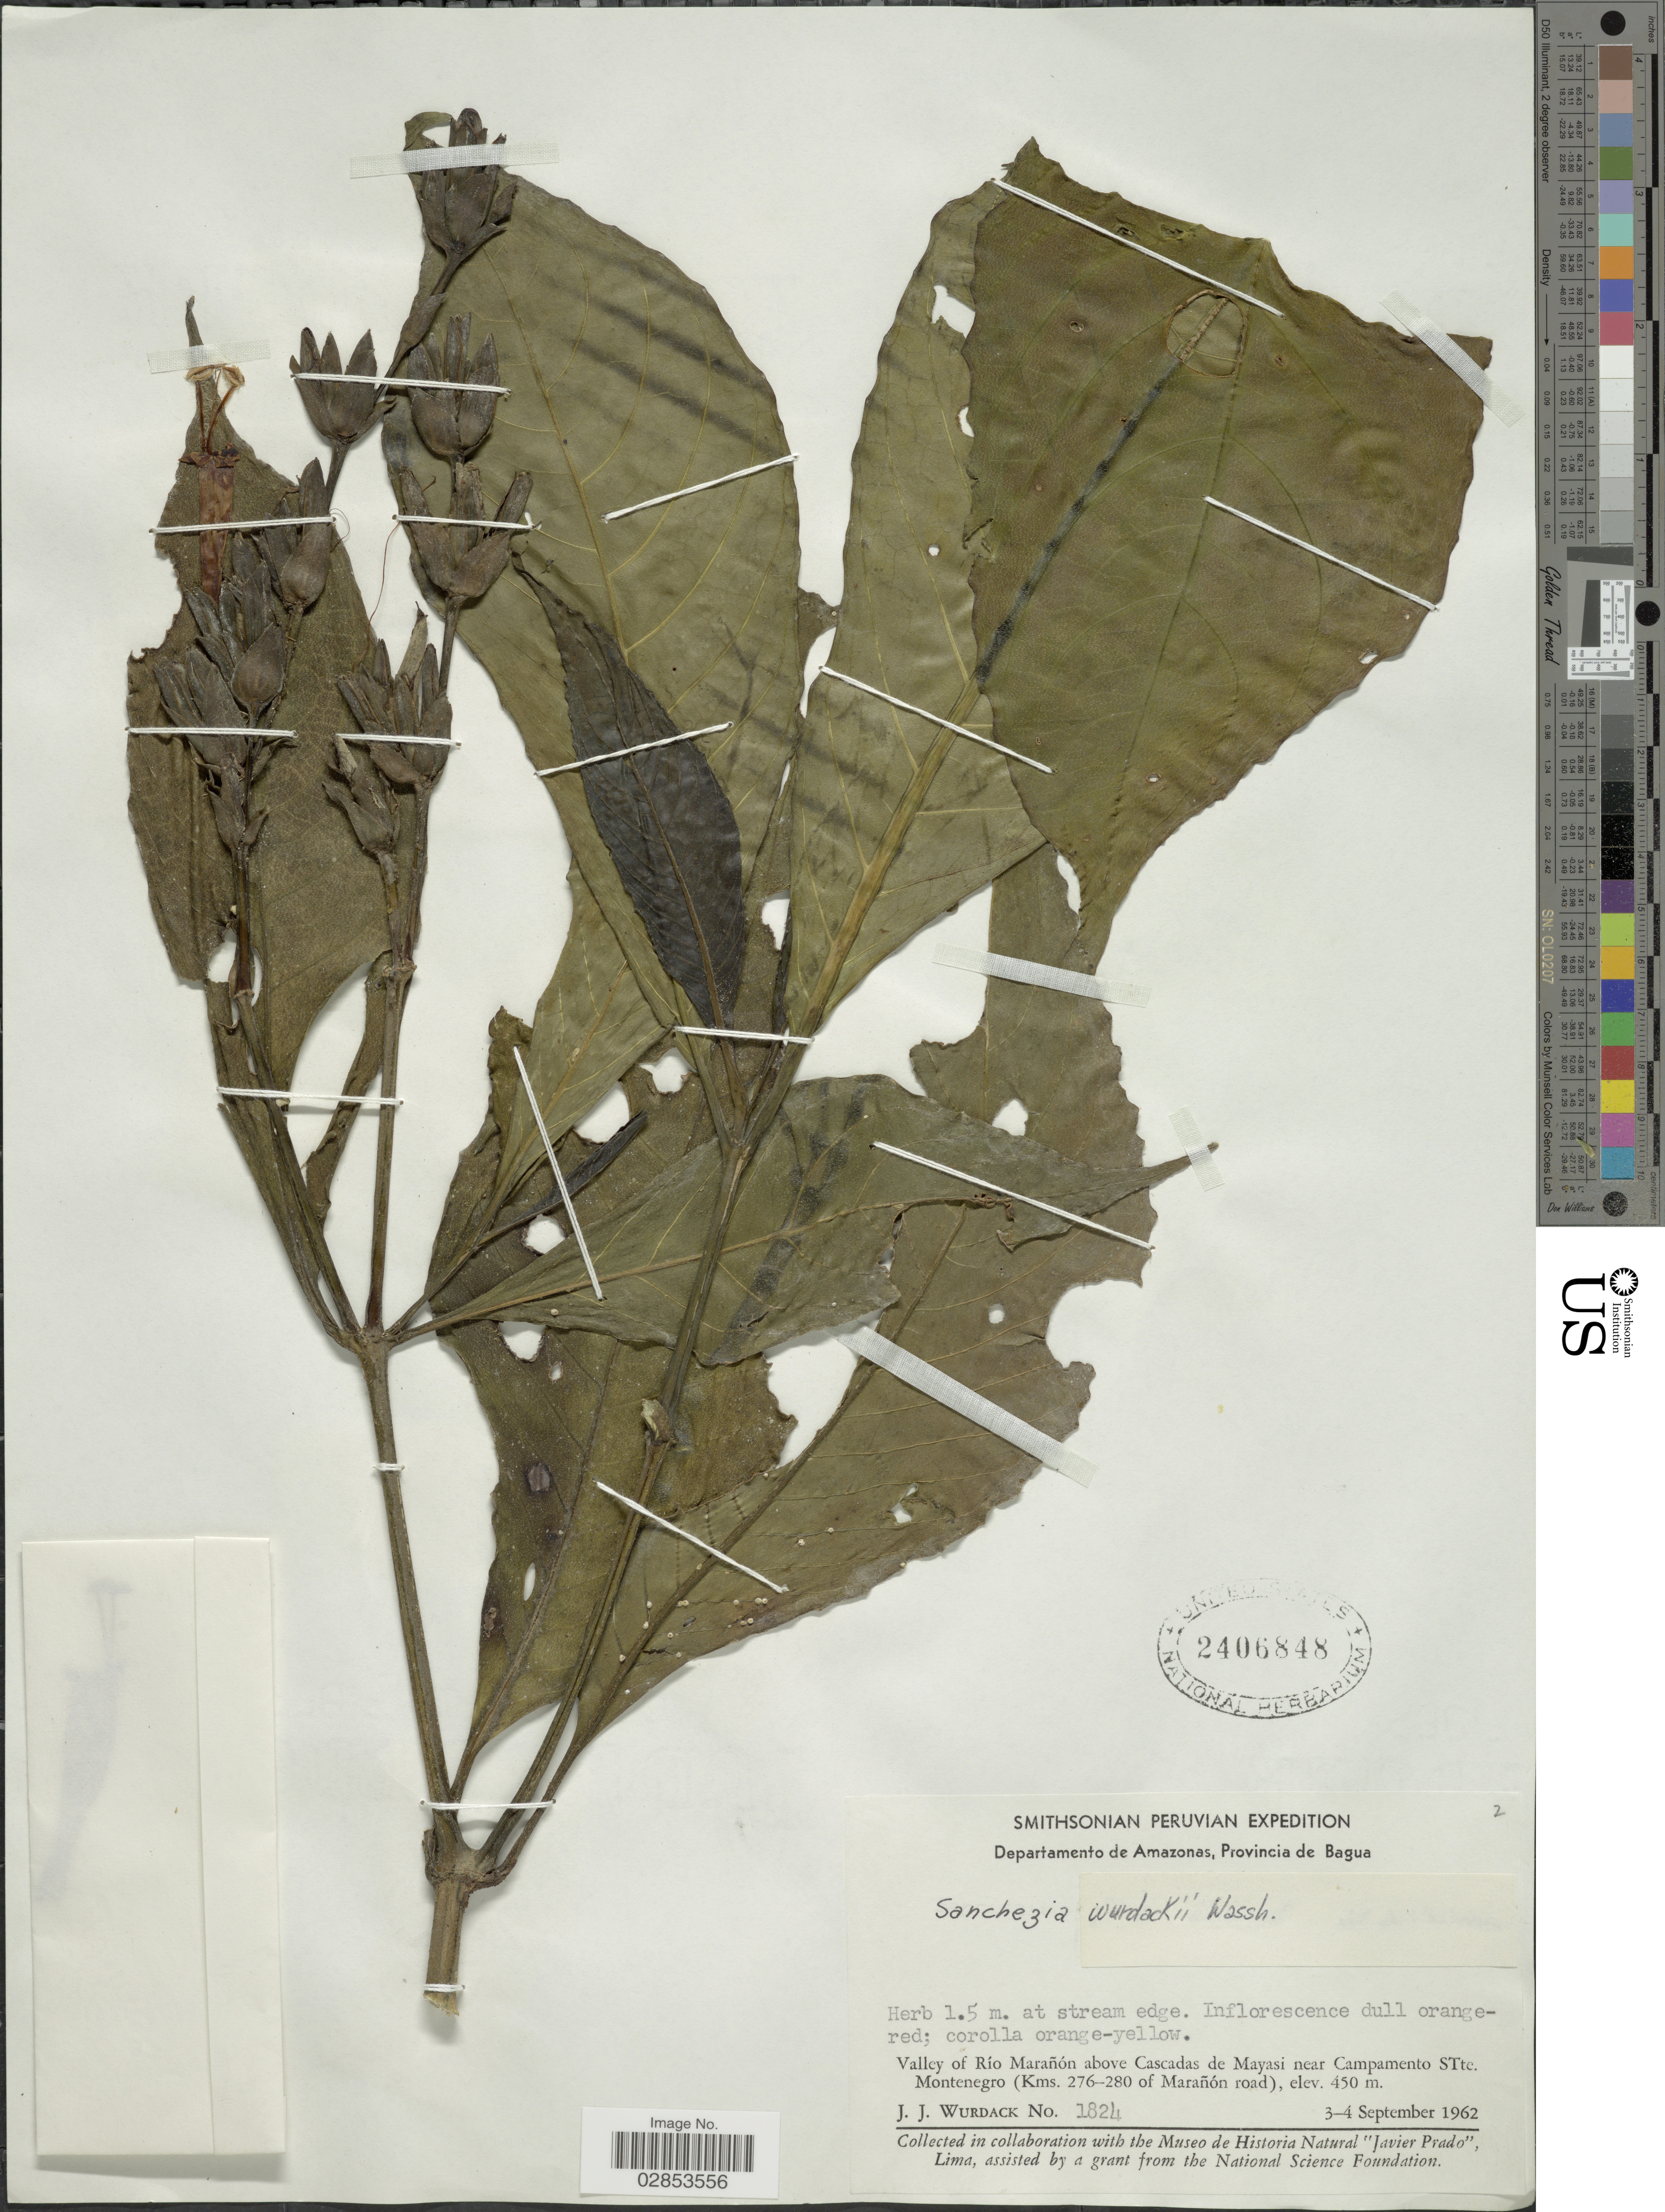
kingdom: Plantae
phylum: Tracheophyta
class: Magnoliopsida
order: Lamiales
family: Acanthaceae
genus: Sanchezia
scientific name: Sanchezia wurdackii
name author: Wassh.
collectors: J. J. Wurdack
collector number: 1824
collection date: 1962-09-03/1962-09-04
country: Peru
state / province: Amazonas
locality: Departamento de Amazonas, Provincia de Bagua. Valley of Río Marañón above Cascades de Mayasi near Campamento STte. Montenegro (Kms. 276-280 of Marañón road).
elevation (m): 450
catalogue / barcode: US 2406848